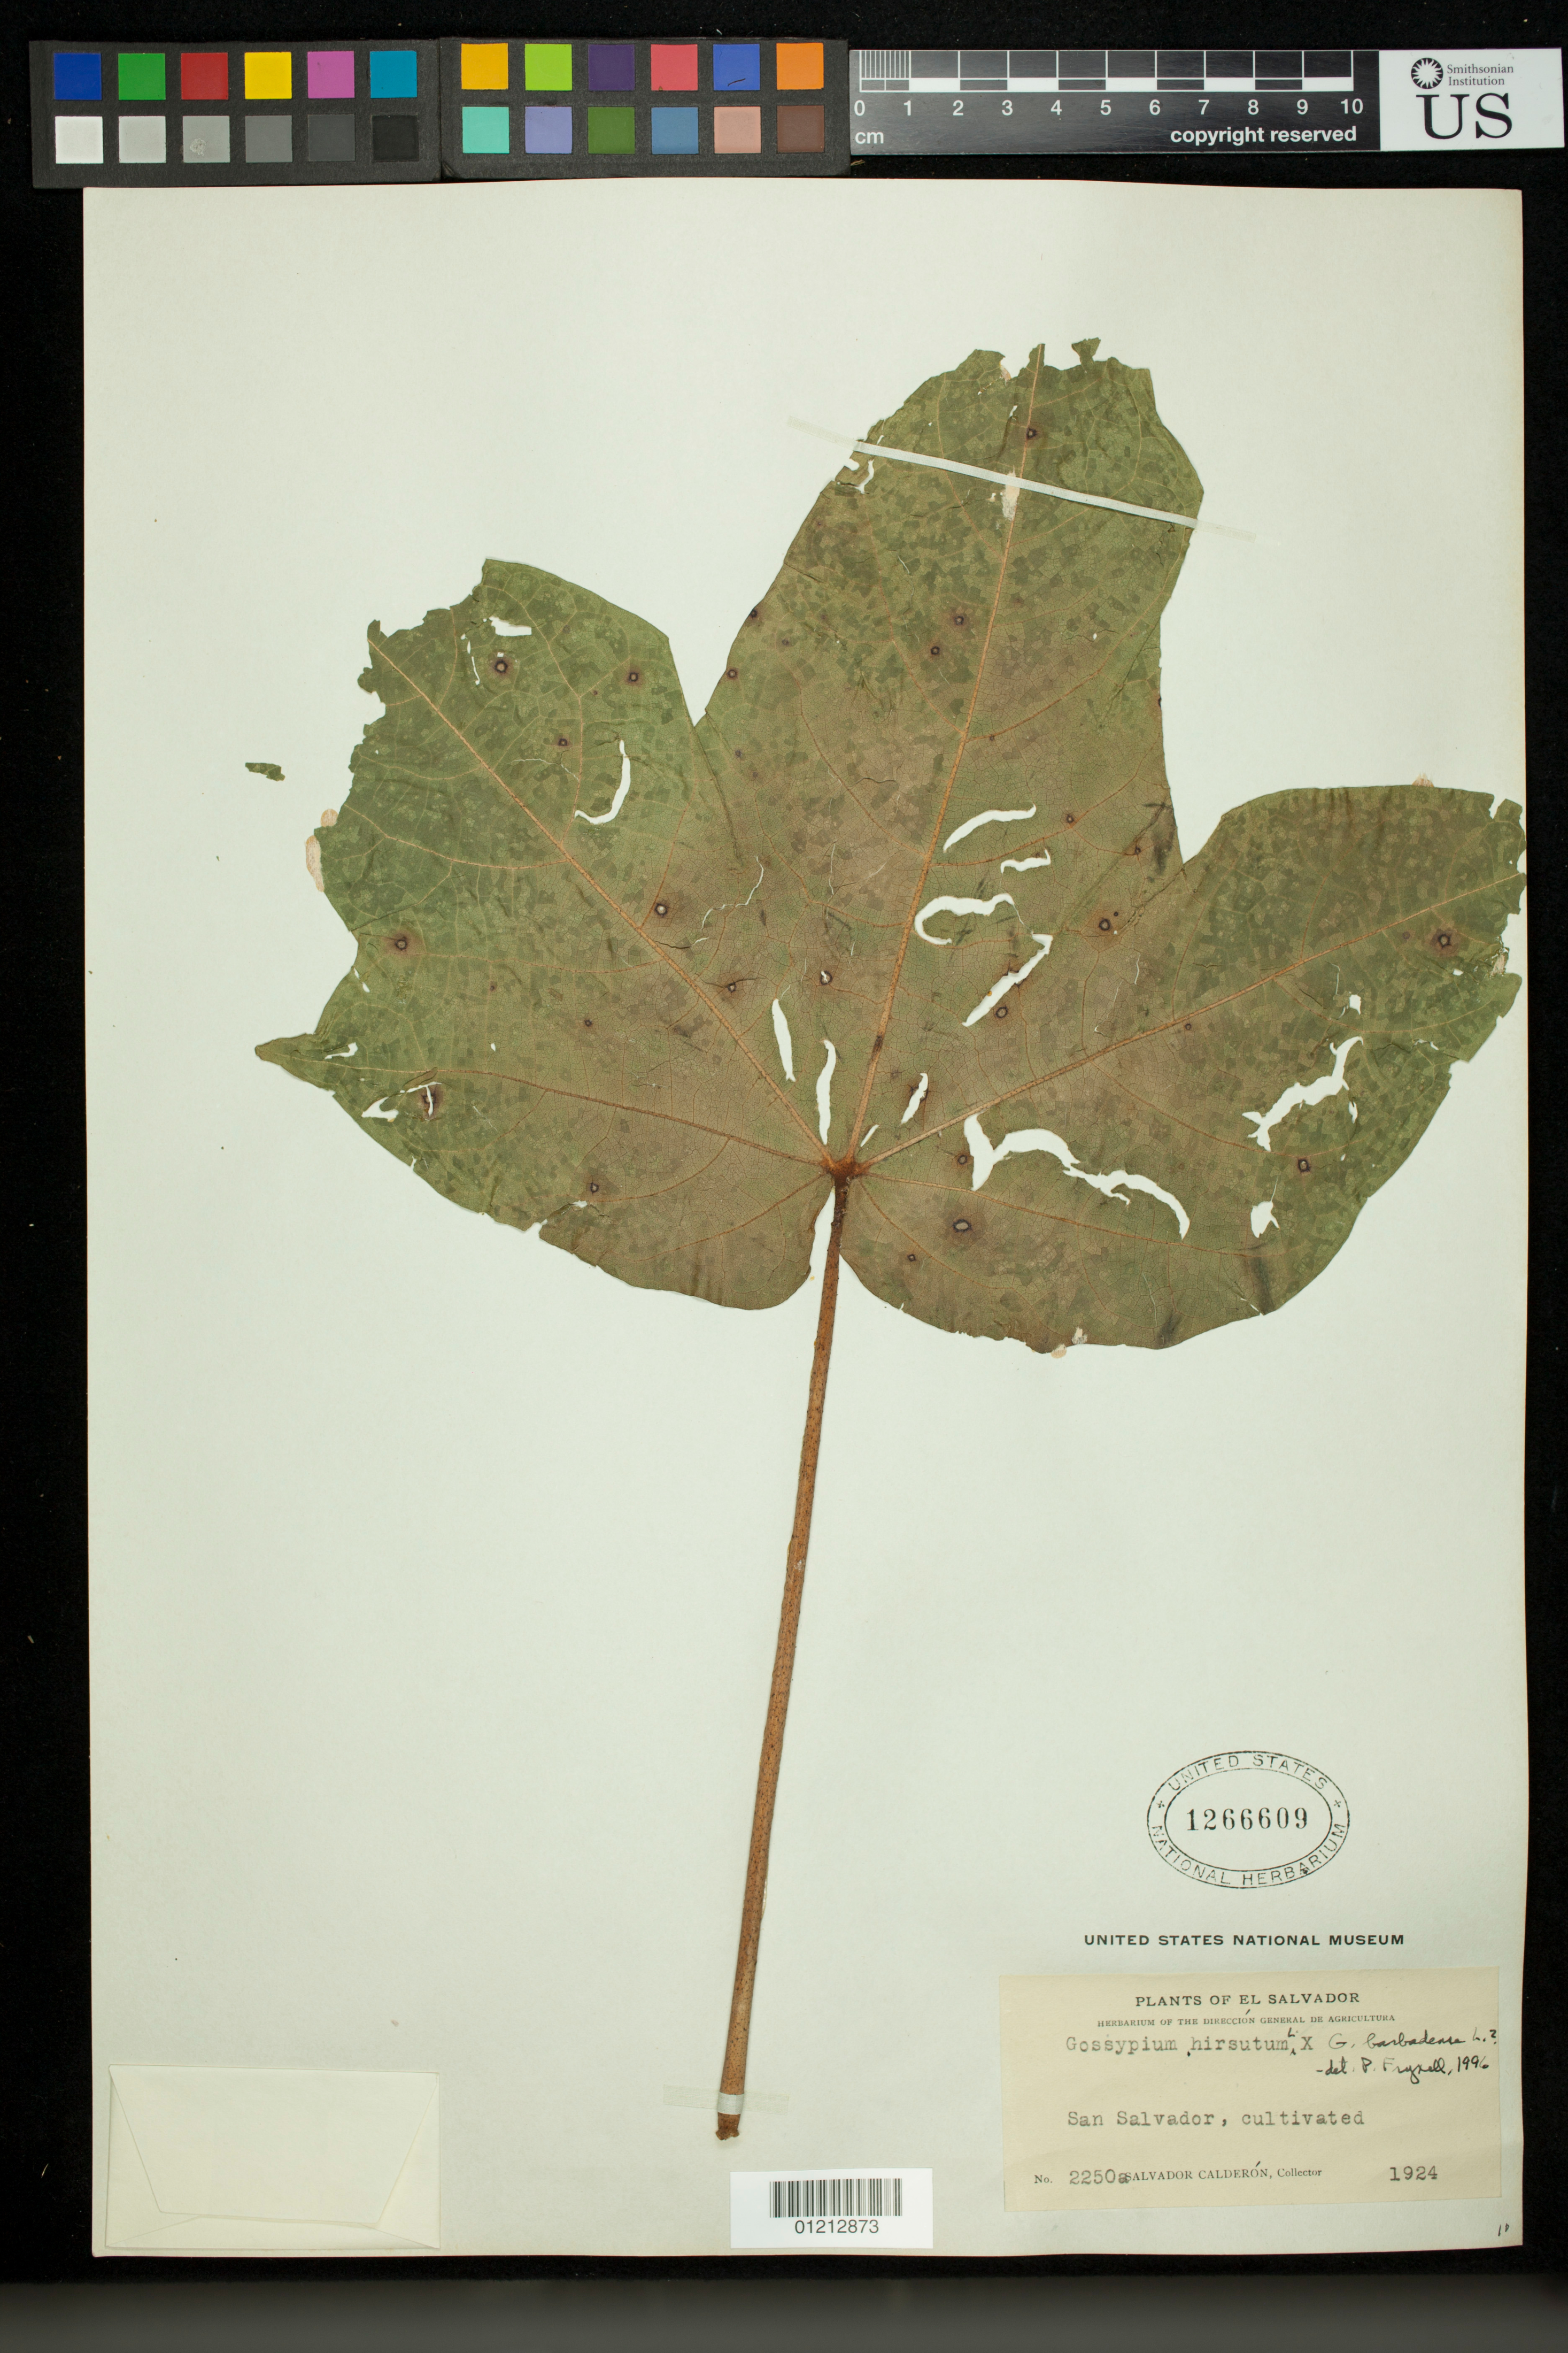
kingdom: Plantae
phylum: Tracheophyta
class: Magnoliopsida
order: Malvales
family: Malvaceae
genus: Gossypium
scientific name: Gossypium barbadense x G. hirsutum L.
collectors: S. Calderón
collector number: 2250a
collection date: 1924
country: El Salvador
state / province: San Salvador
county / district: San Salvador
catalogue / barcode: US 1266609